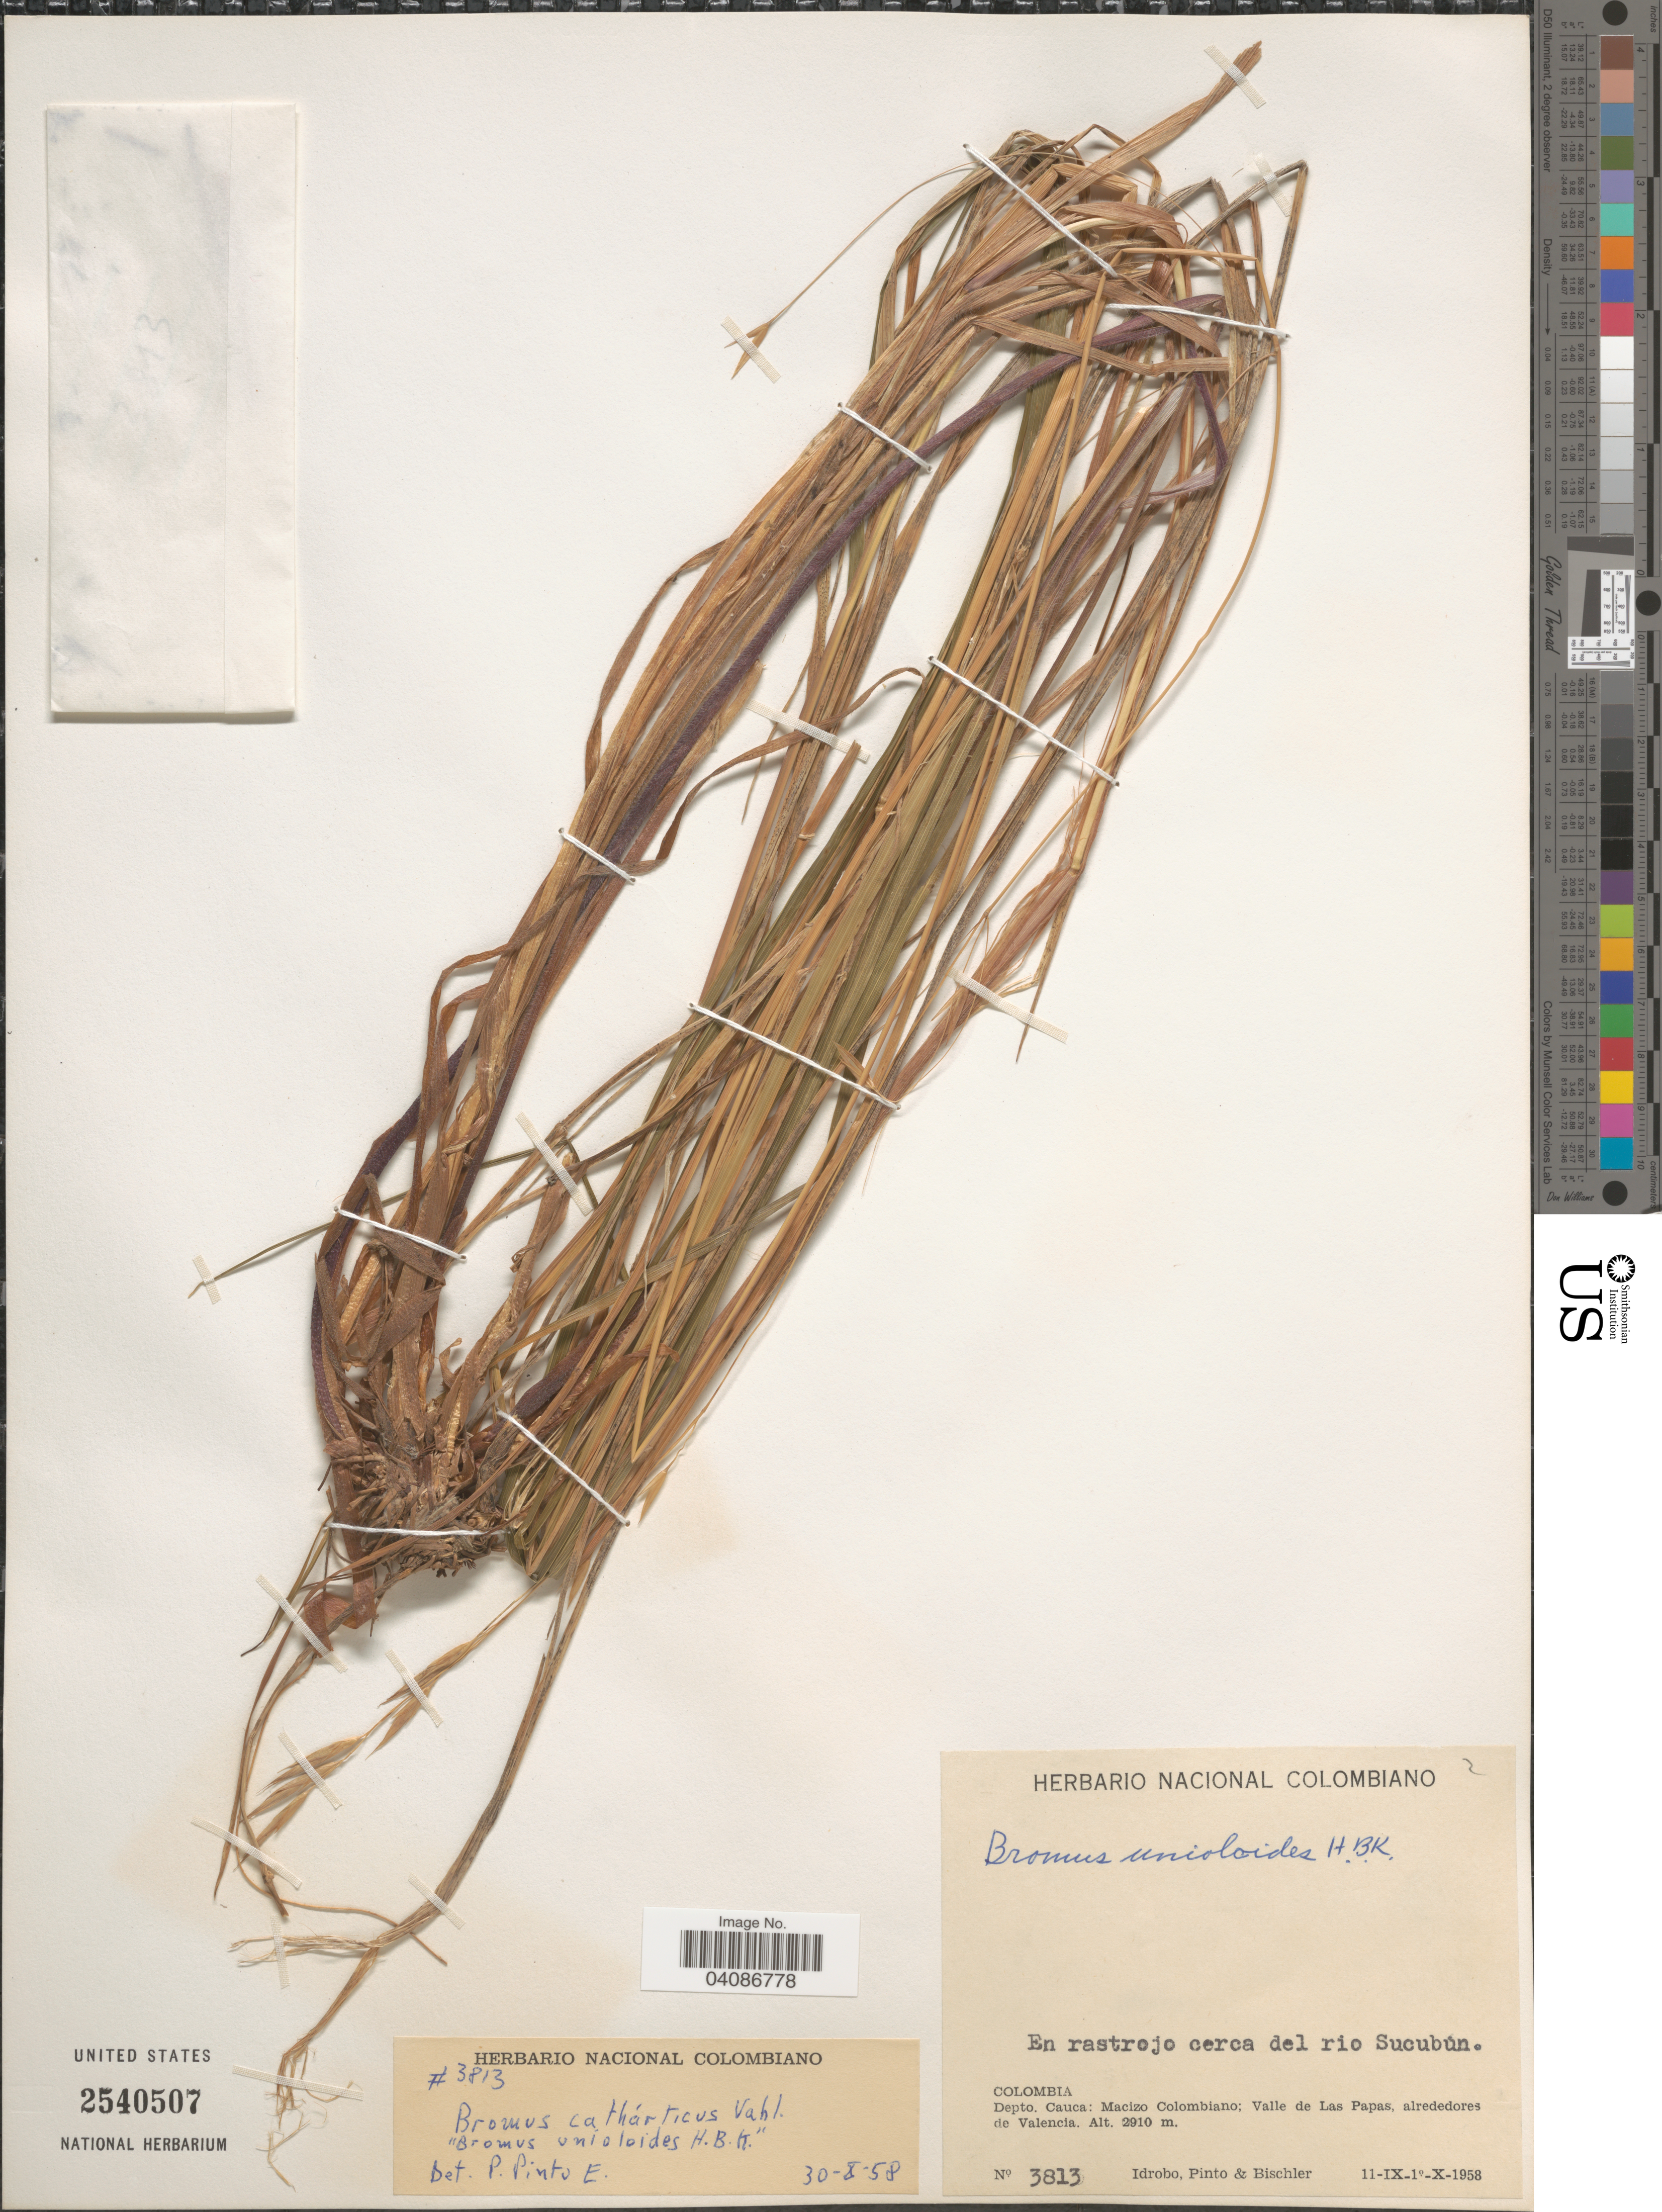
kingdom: Plantae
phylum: Tracheophyta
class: Liliopsida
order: Poales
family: Poaceae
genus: Bromus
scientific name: Bromus catharticus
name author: Vahl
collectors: -- Idrobo, Pinto, -- & -. Bischler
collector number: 3813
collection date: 1958-09-11/1958-10-01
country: Colombia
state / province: Cauca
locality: En rastrojo cerca del rio Sucubún. Depto. Cauca: Macizo Colombiano; Valle de Las Papas, alrededores de Valencia.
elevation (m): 2910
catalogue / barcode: US 2540507